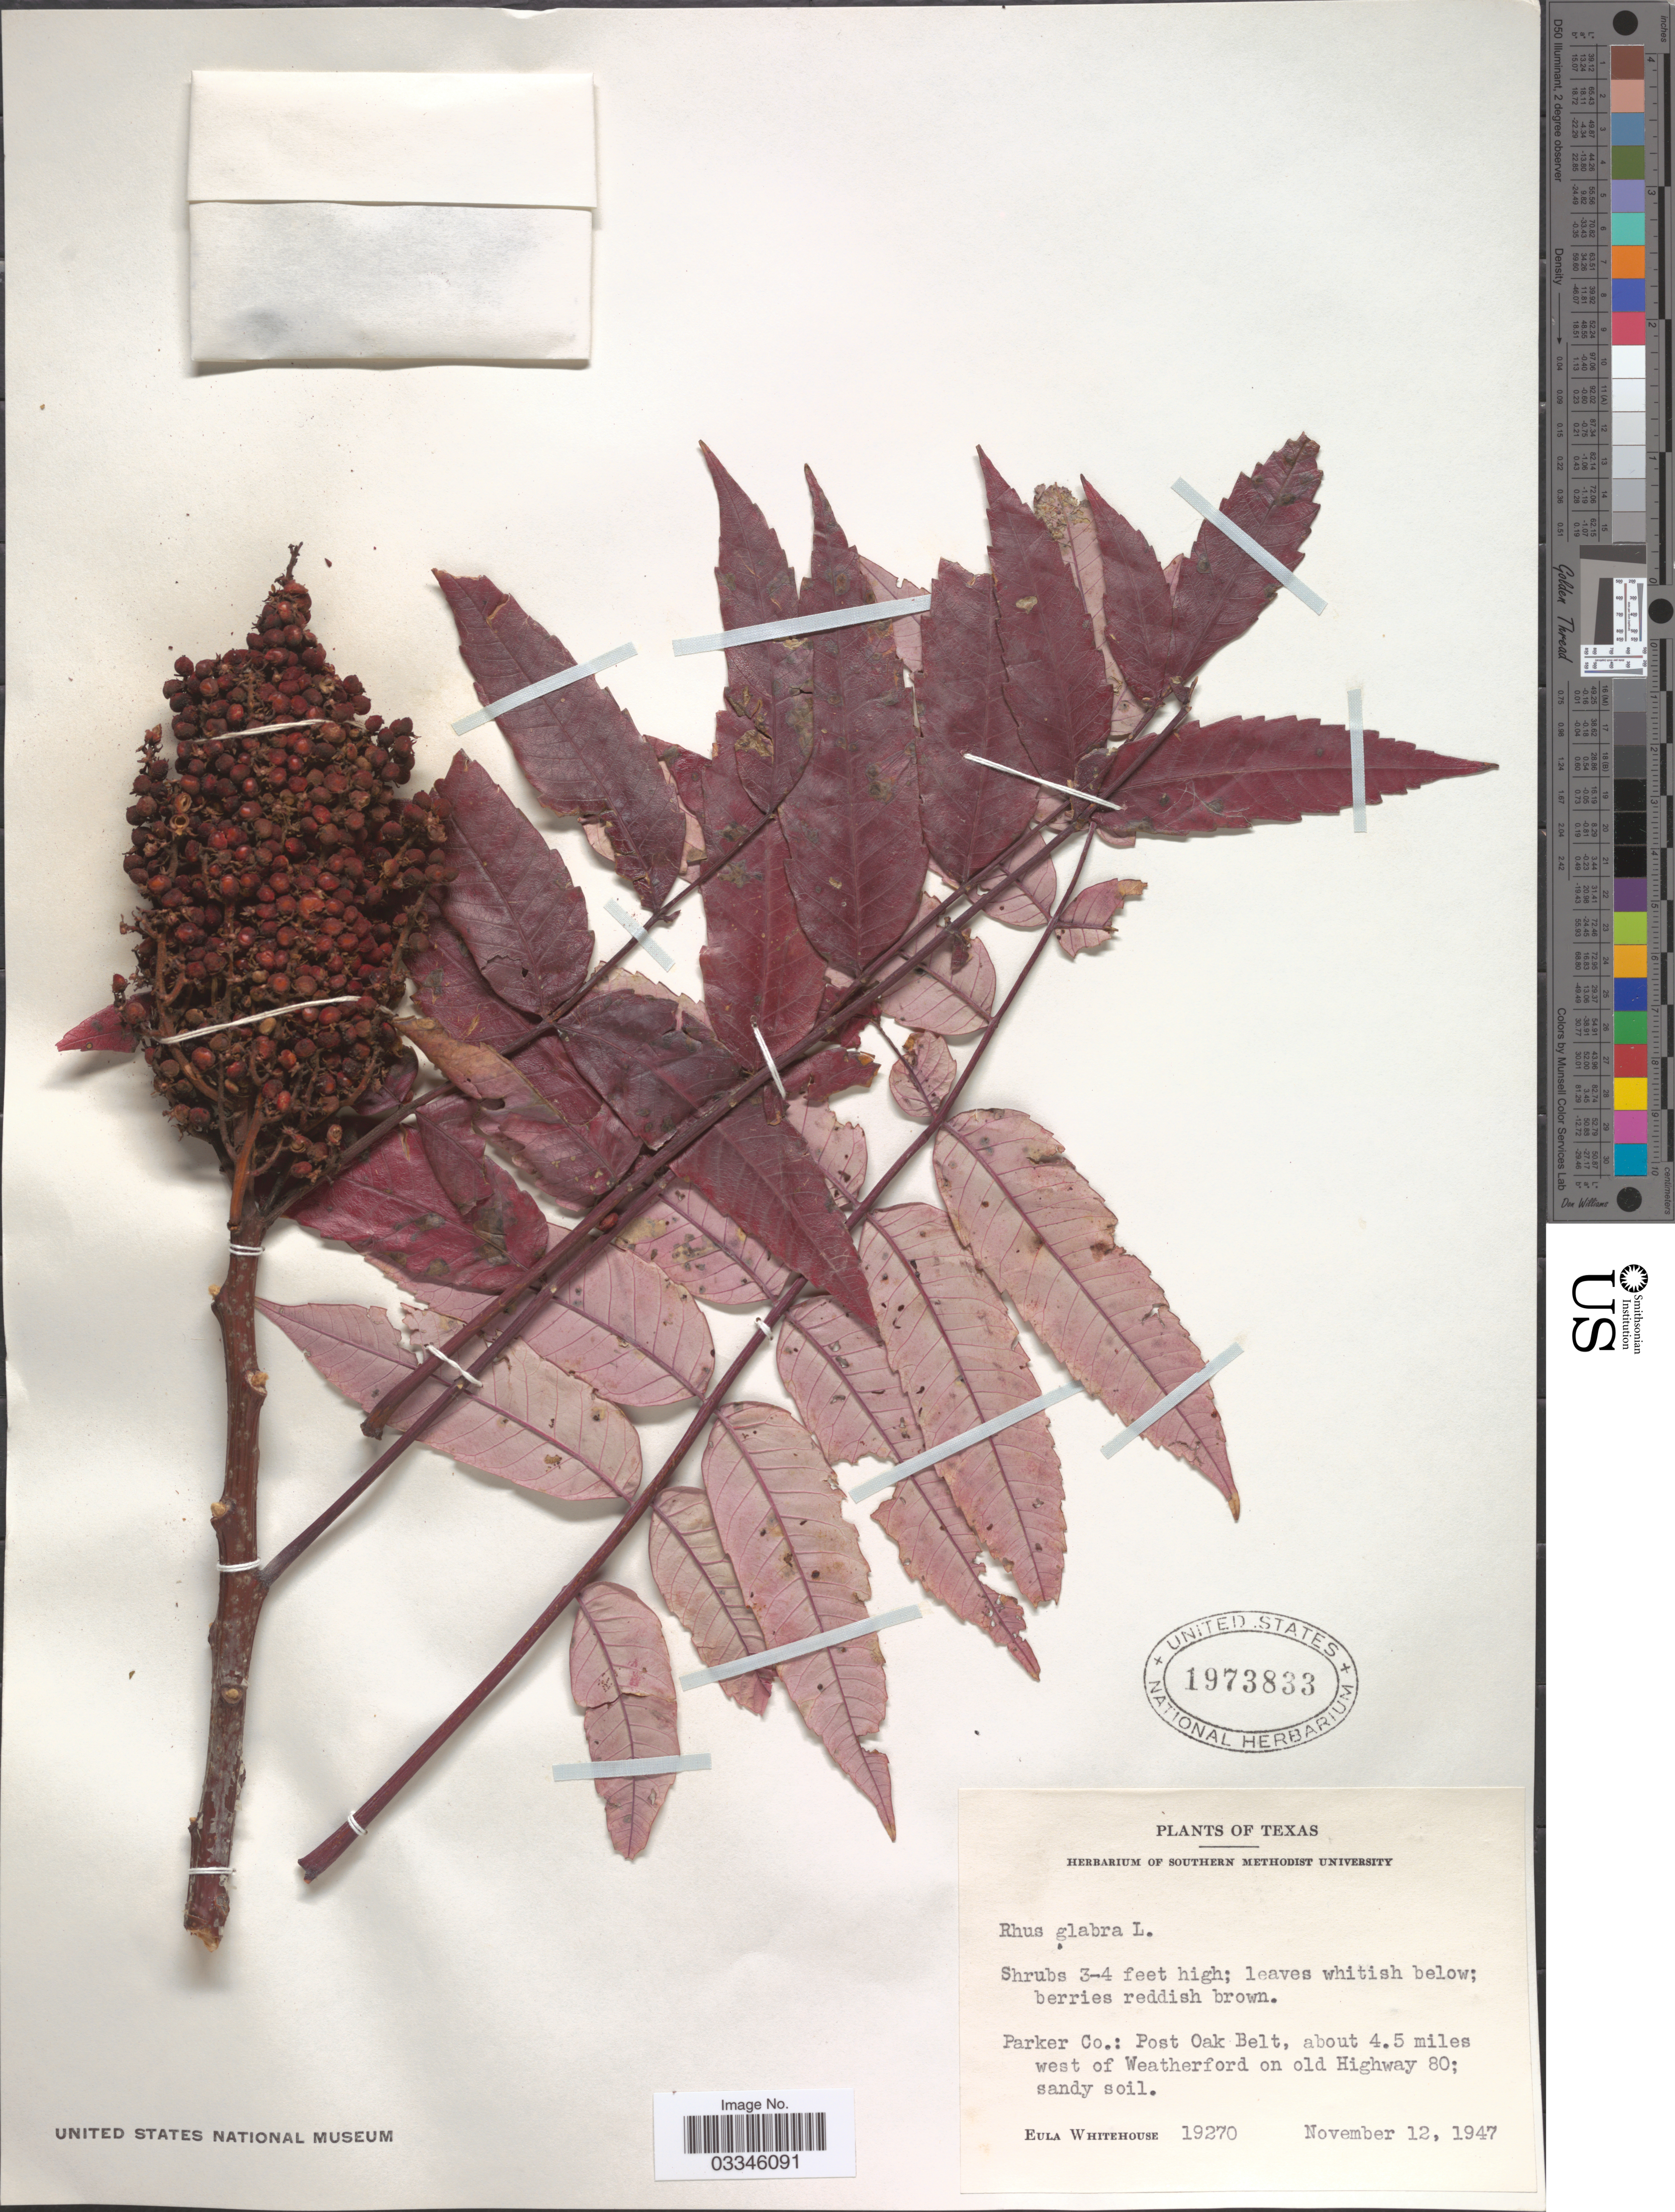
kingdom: Plantae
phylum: Tracheophyta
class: Magnoliopsida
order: Sapindales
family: Anacardiaceae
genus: Rhus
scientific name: Rhus glabra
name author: L.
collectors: E. Whitehouse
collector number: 19270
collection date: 1947-11-12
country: United States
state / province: Texas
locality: Parker Co.: Post Oak Belt, about 4.5 miles west of Weatherford on old Highway 80.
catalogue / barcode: US 1973833